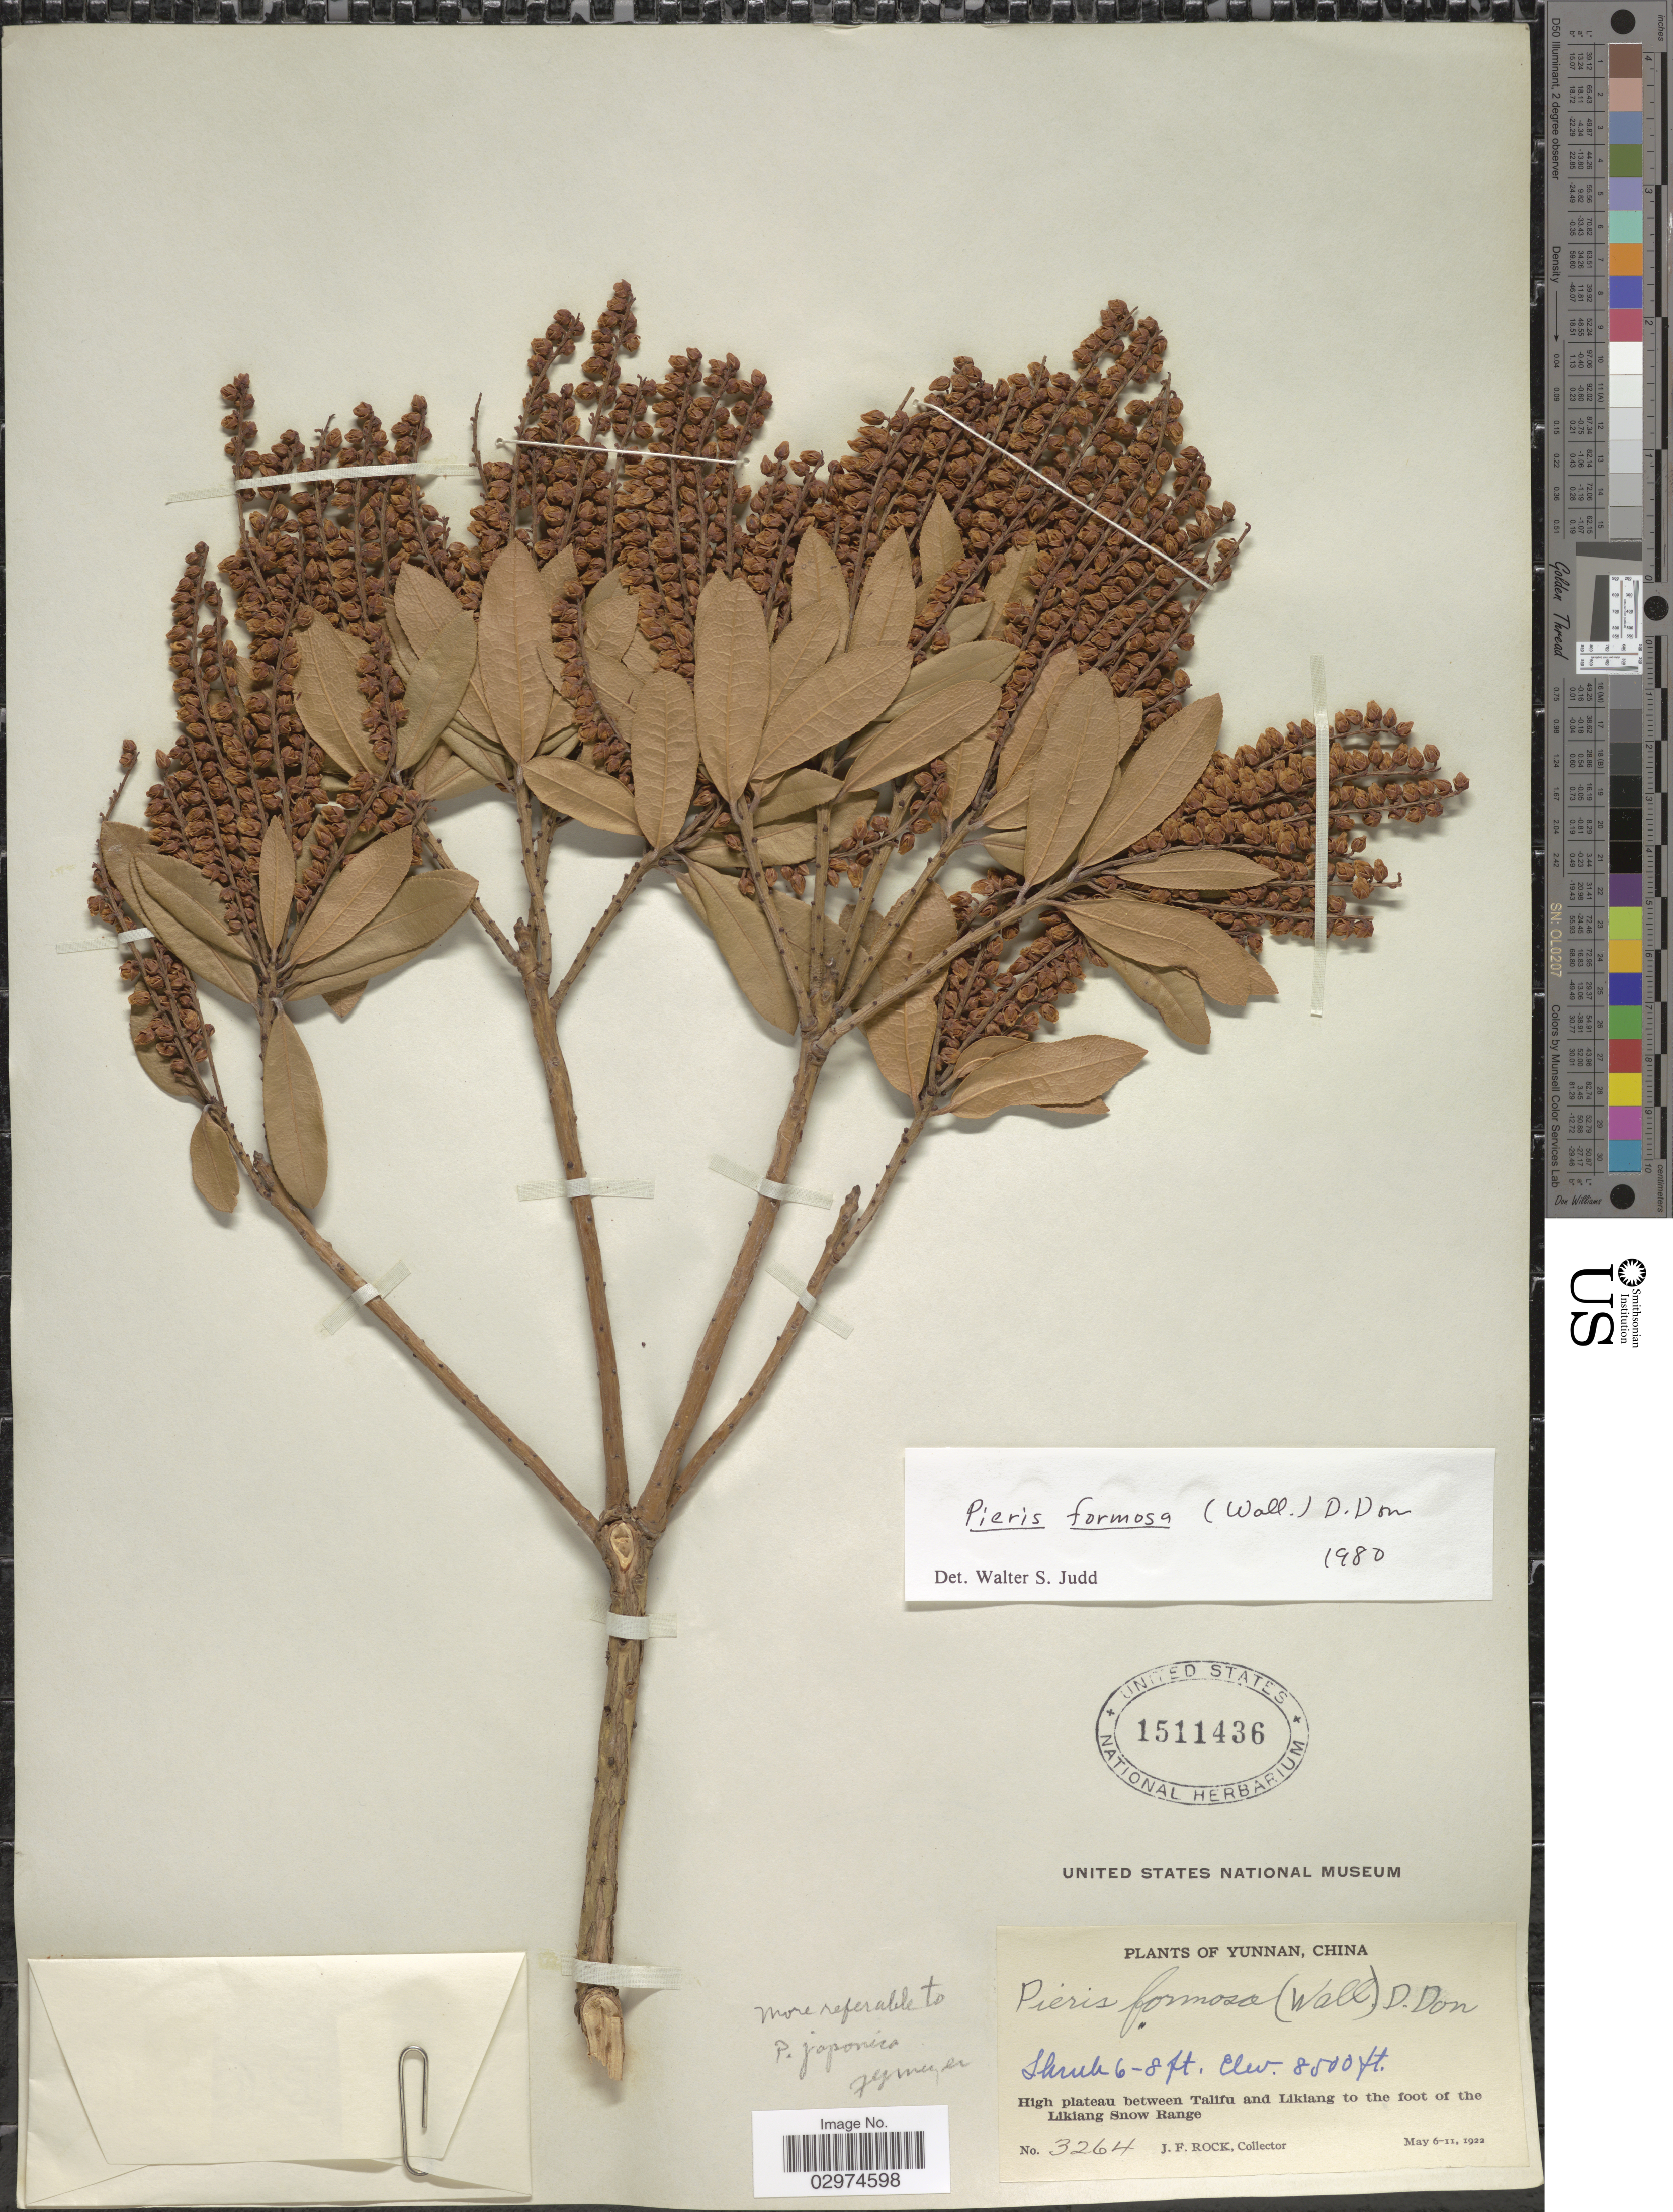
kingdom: Plantae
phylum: Tracheophyta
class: Magnoliopsida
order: Ericales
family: Ericaceae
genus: Pieris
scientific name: Pieris formosa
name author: (Wall.) D. Don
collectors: J. Rock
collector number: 3264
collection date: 1922-05-06/1922-05-11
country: China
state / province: Yunnan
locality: High plateau between Talifu and Likiang to the foot of the Likiang Snow Range.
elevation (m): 2591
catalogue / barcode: US 1511436